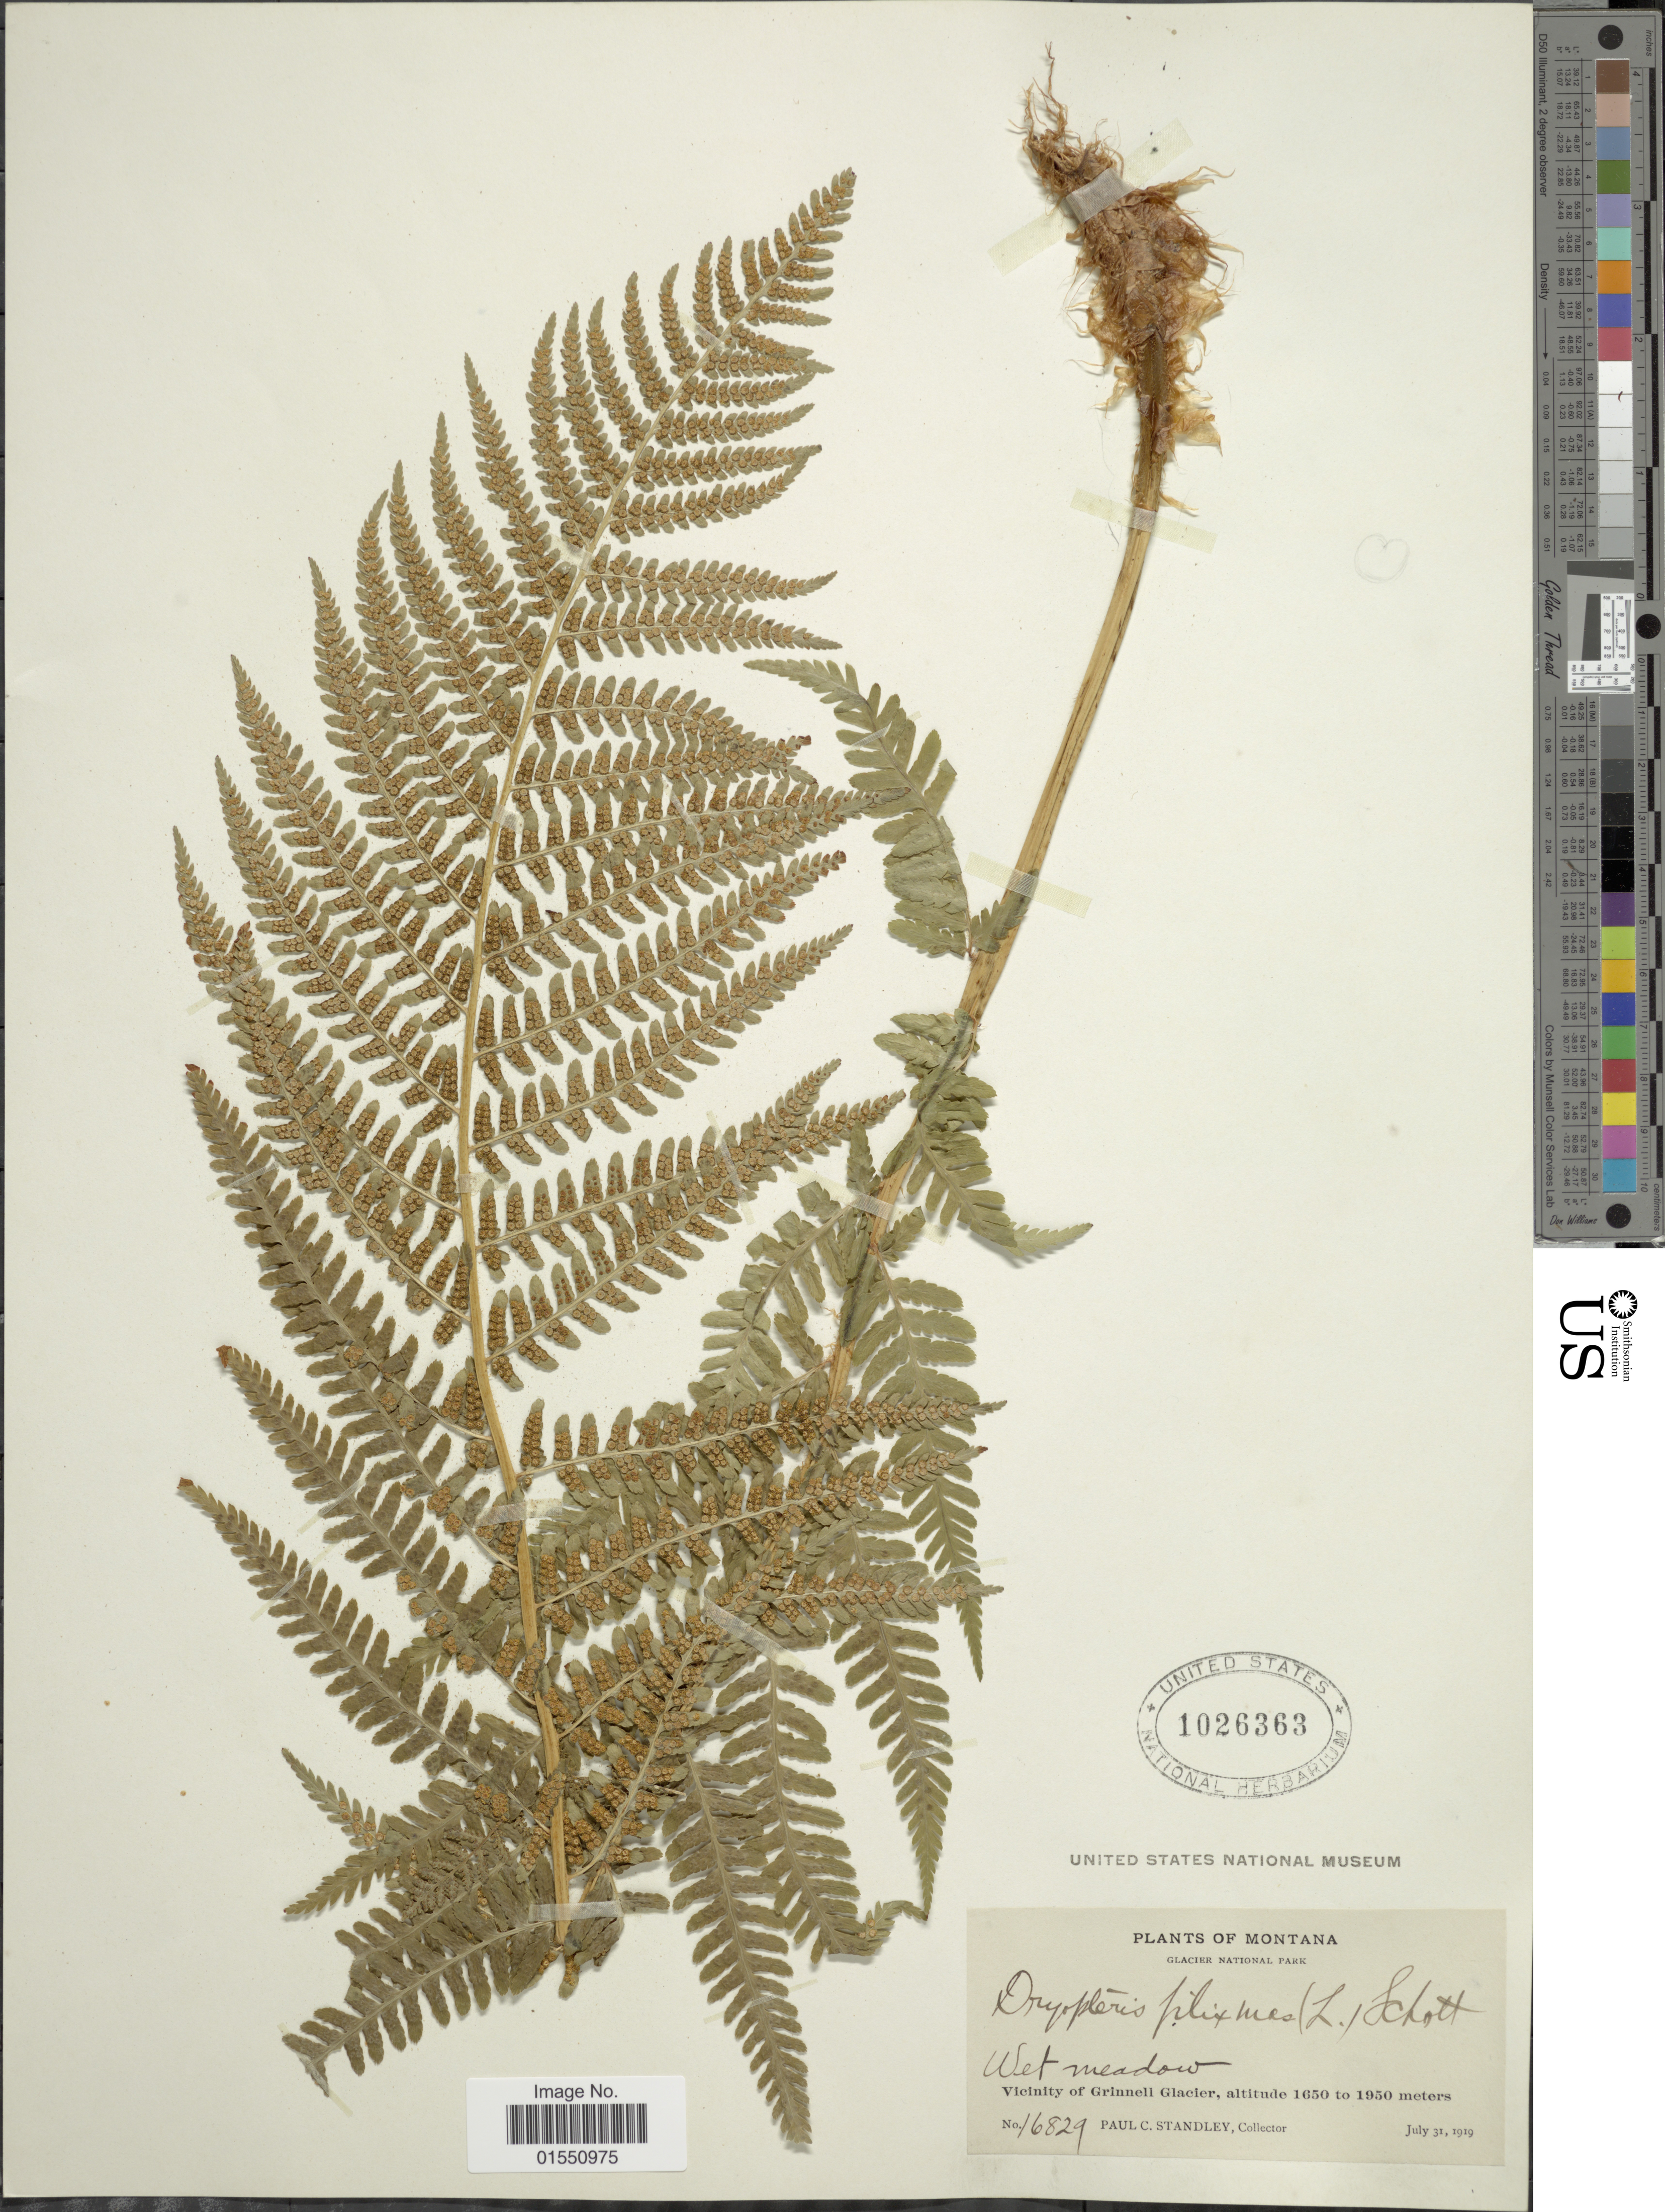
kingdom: Plantae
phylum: Tracheophyta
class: Polypodiopsida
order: Polypodiales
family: Dryopteridaceae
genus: Dryopteris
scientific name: Dryopteris filix-mas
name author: (L.) Schott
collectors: P. C. Standley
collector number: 16829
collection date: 1919-07-31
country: United States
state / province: Montana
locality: Glacier National Park. Vicinity of Grinnell Glacier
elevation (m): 1650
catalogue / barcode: US 1026363